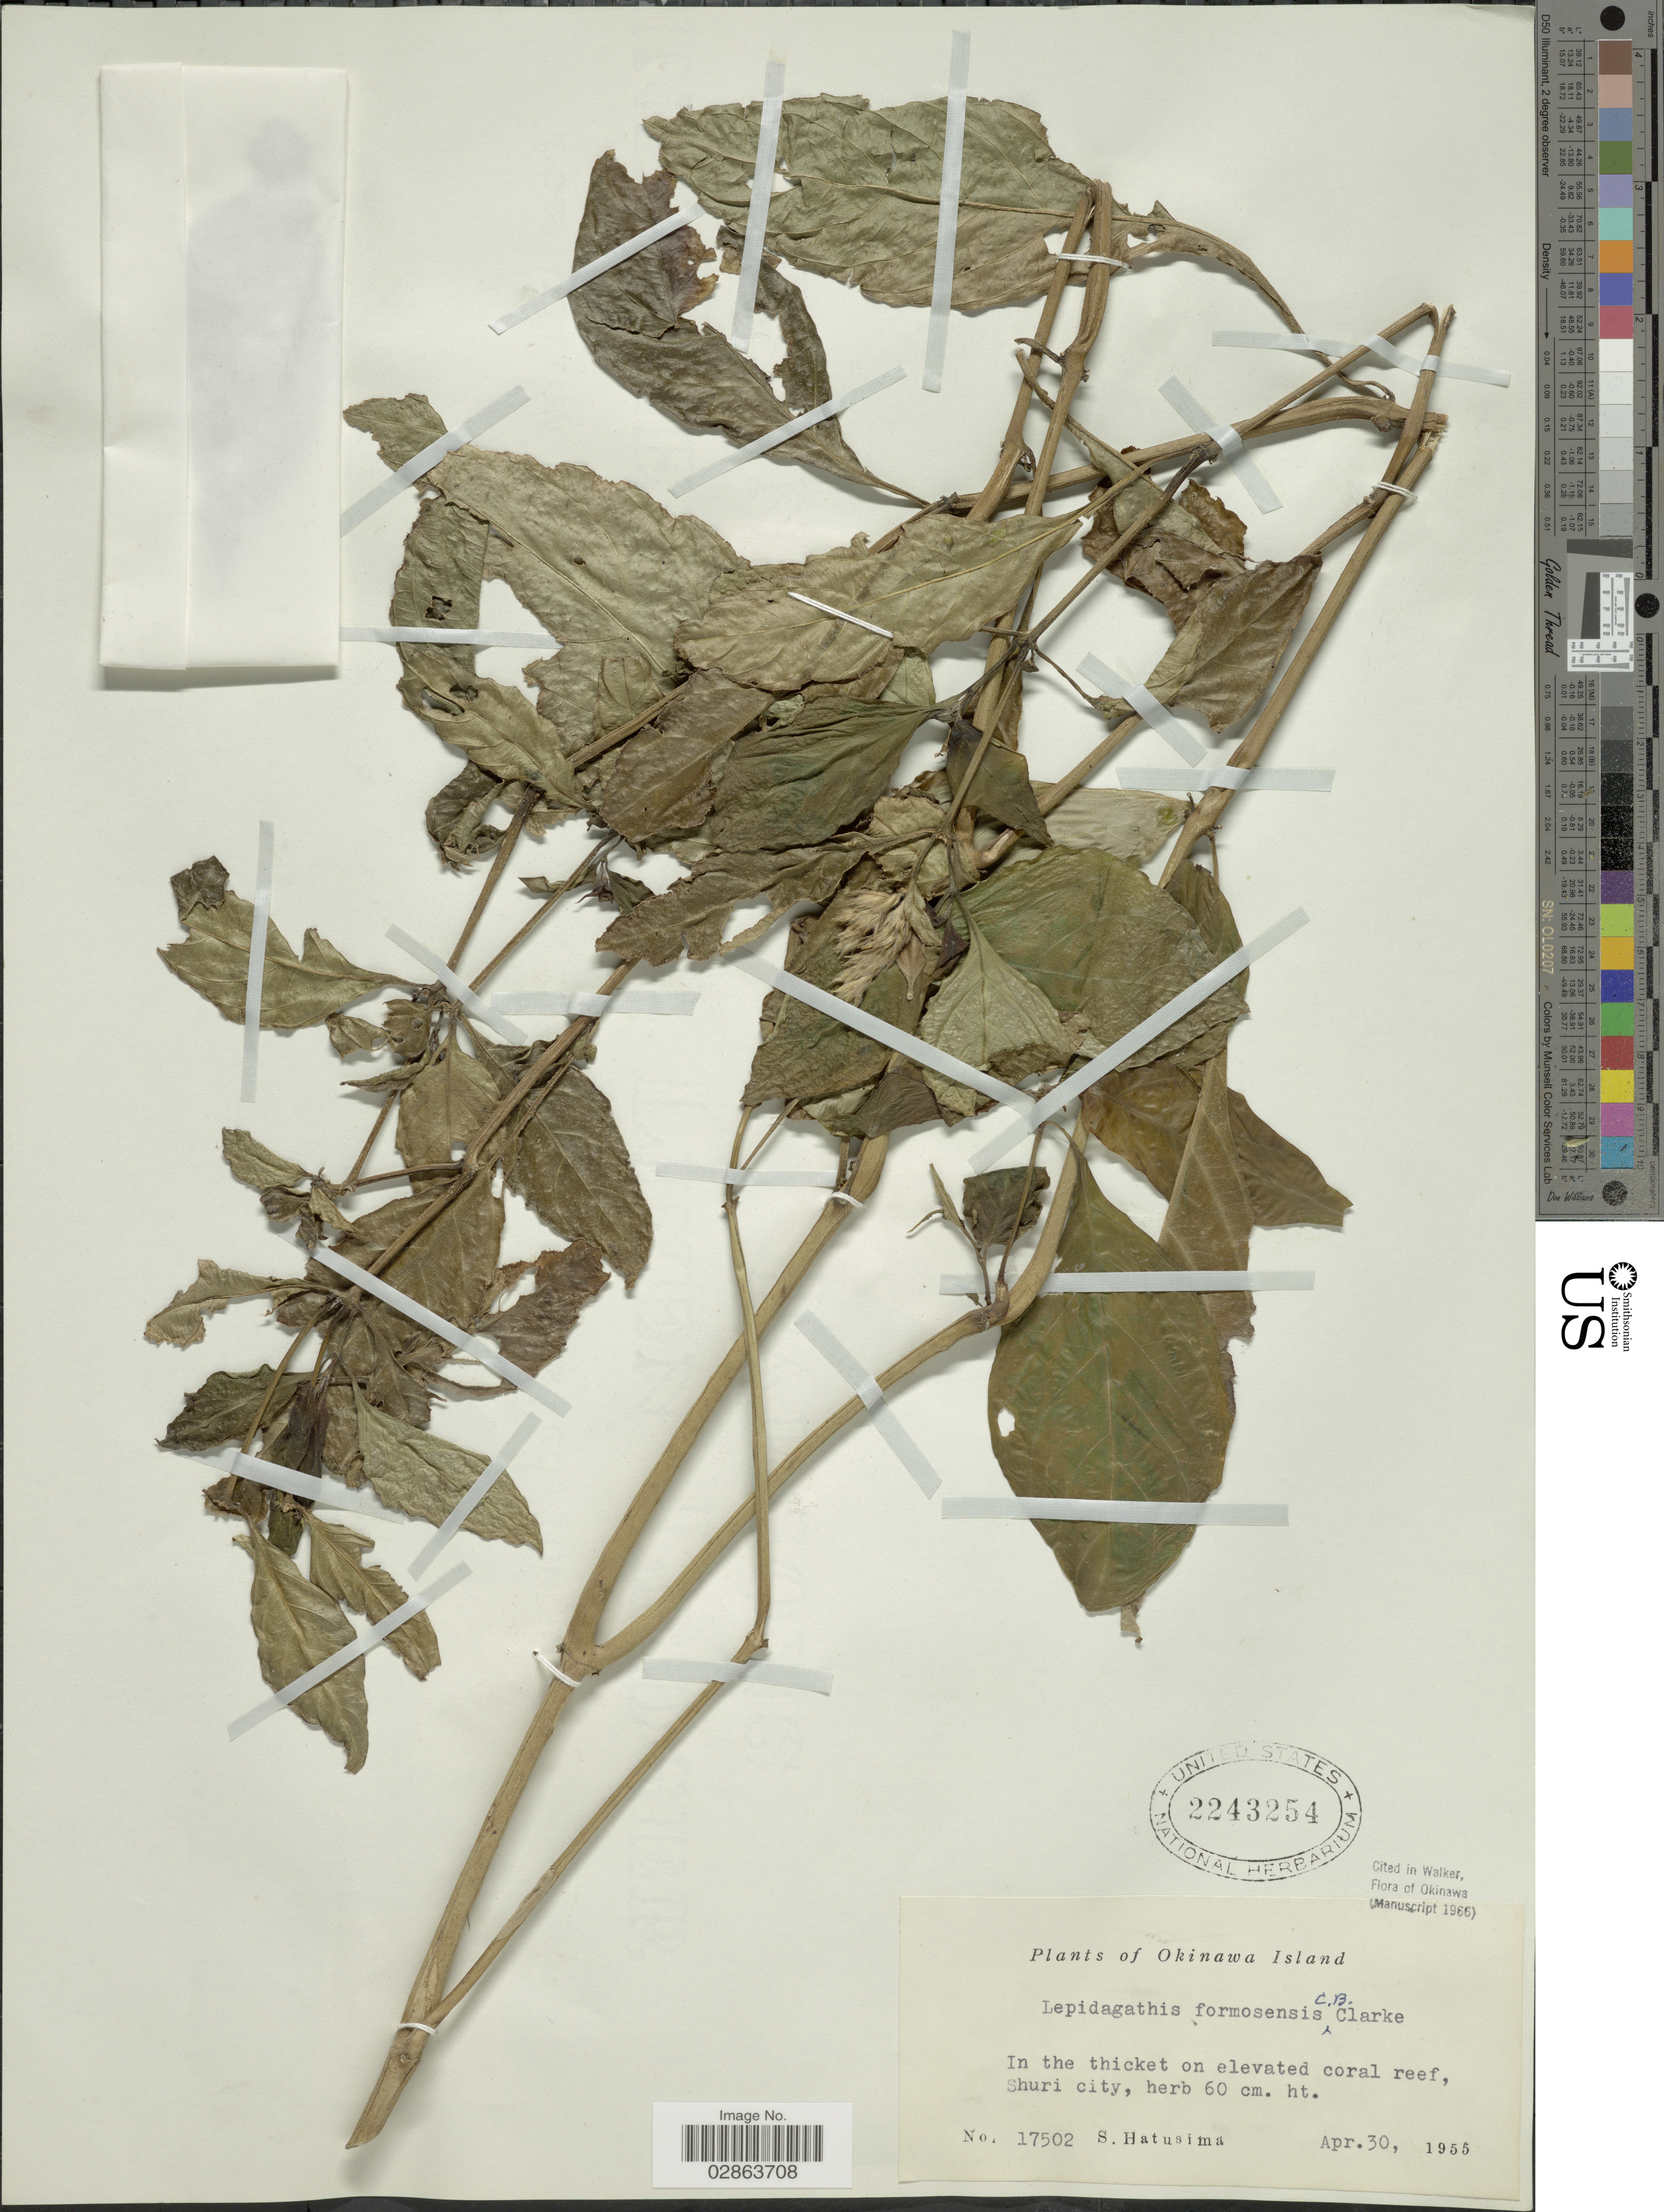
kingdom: Plantae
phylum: Tracheophyta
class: Magnoliopsida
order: Lamiales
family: Acanthaceae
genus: Lepidagathis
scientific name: Lepidagathis formosensis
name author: C.B. Clarke ex Hayata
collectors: S. Hatusima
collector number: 17502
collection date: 1955-04-30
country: Japan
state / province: Okinawa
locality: Okinawa Island. In the thicket on elevated coral reef, Shuri city.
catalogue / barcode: US 2243254